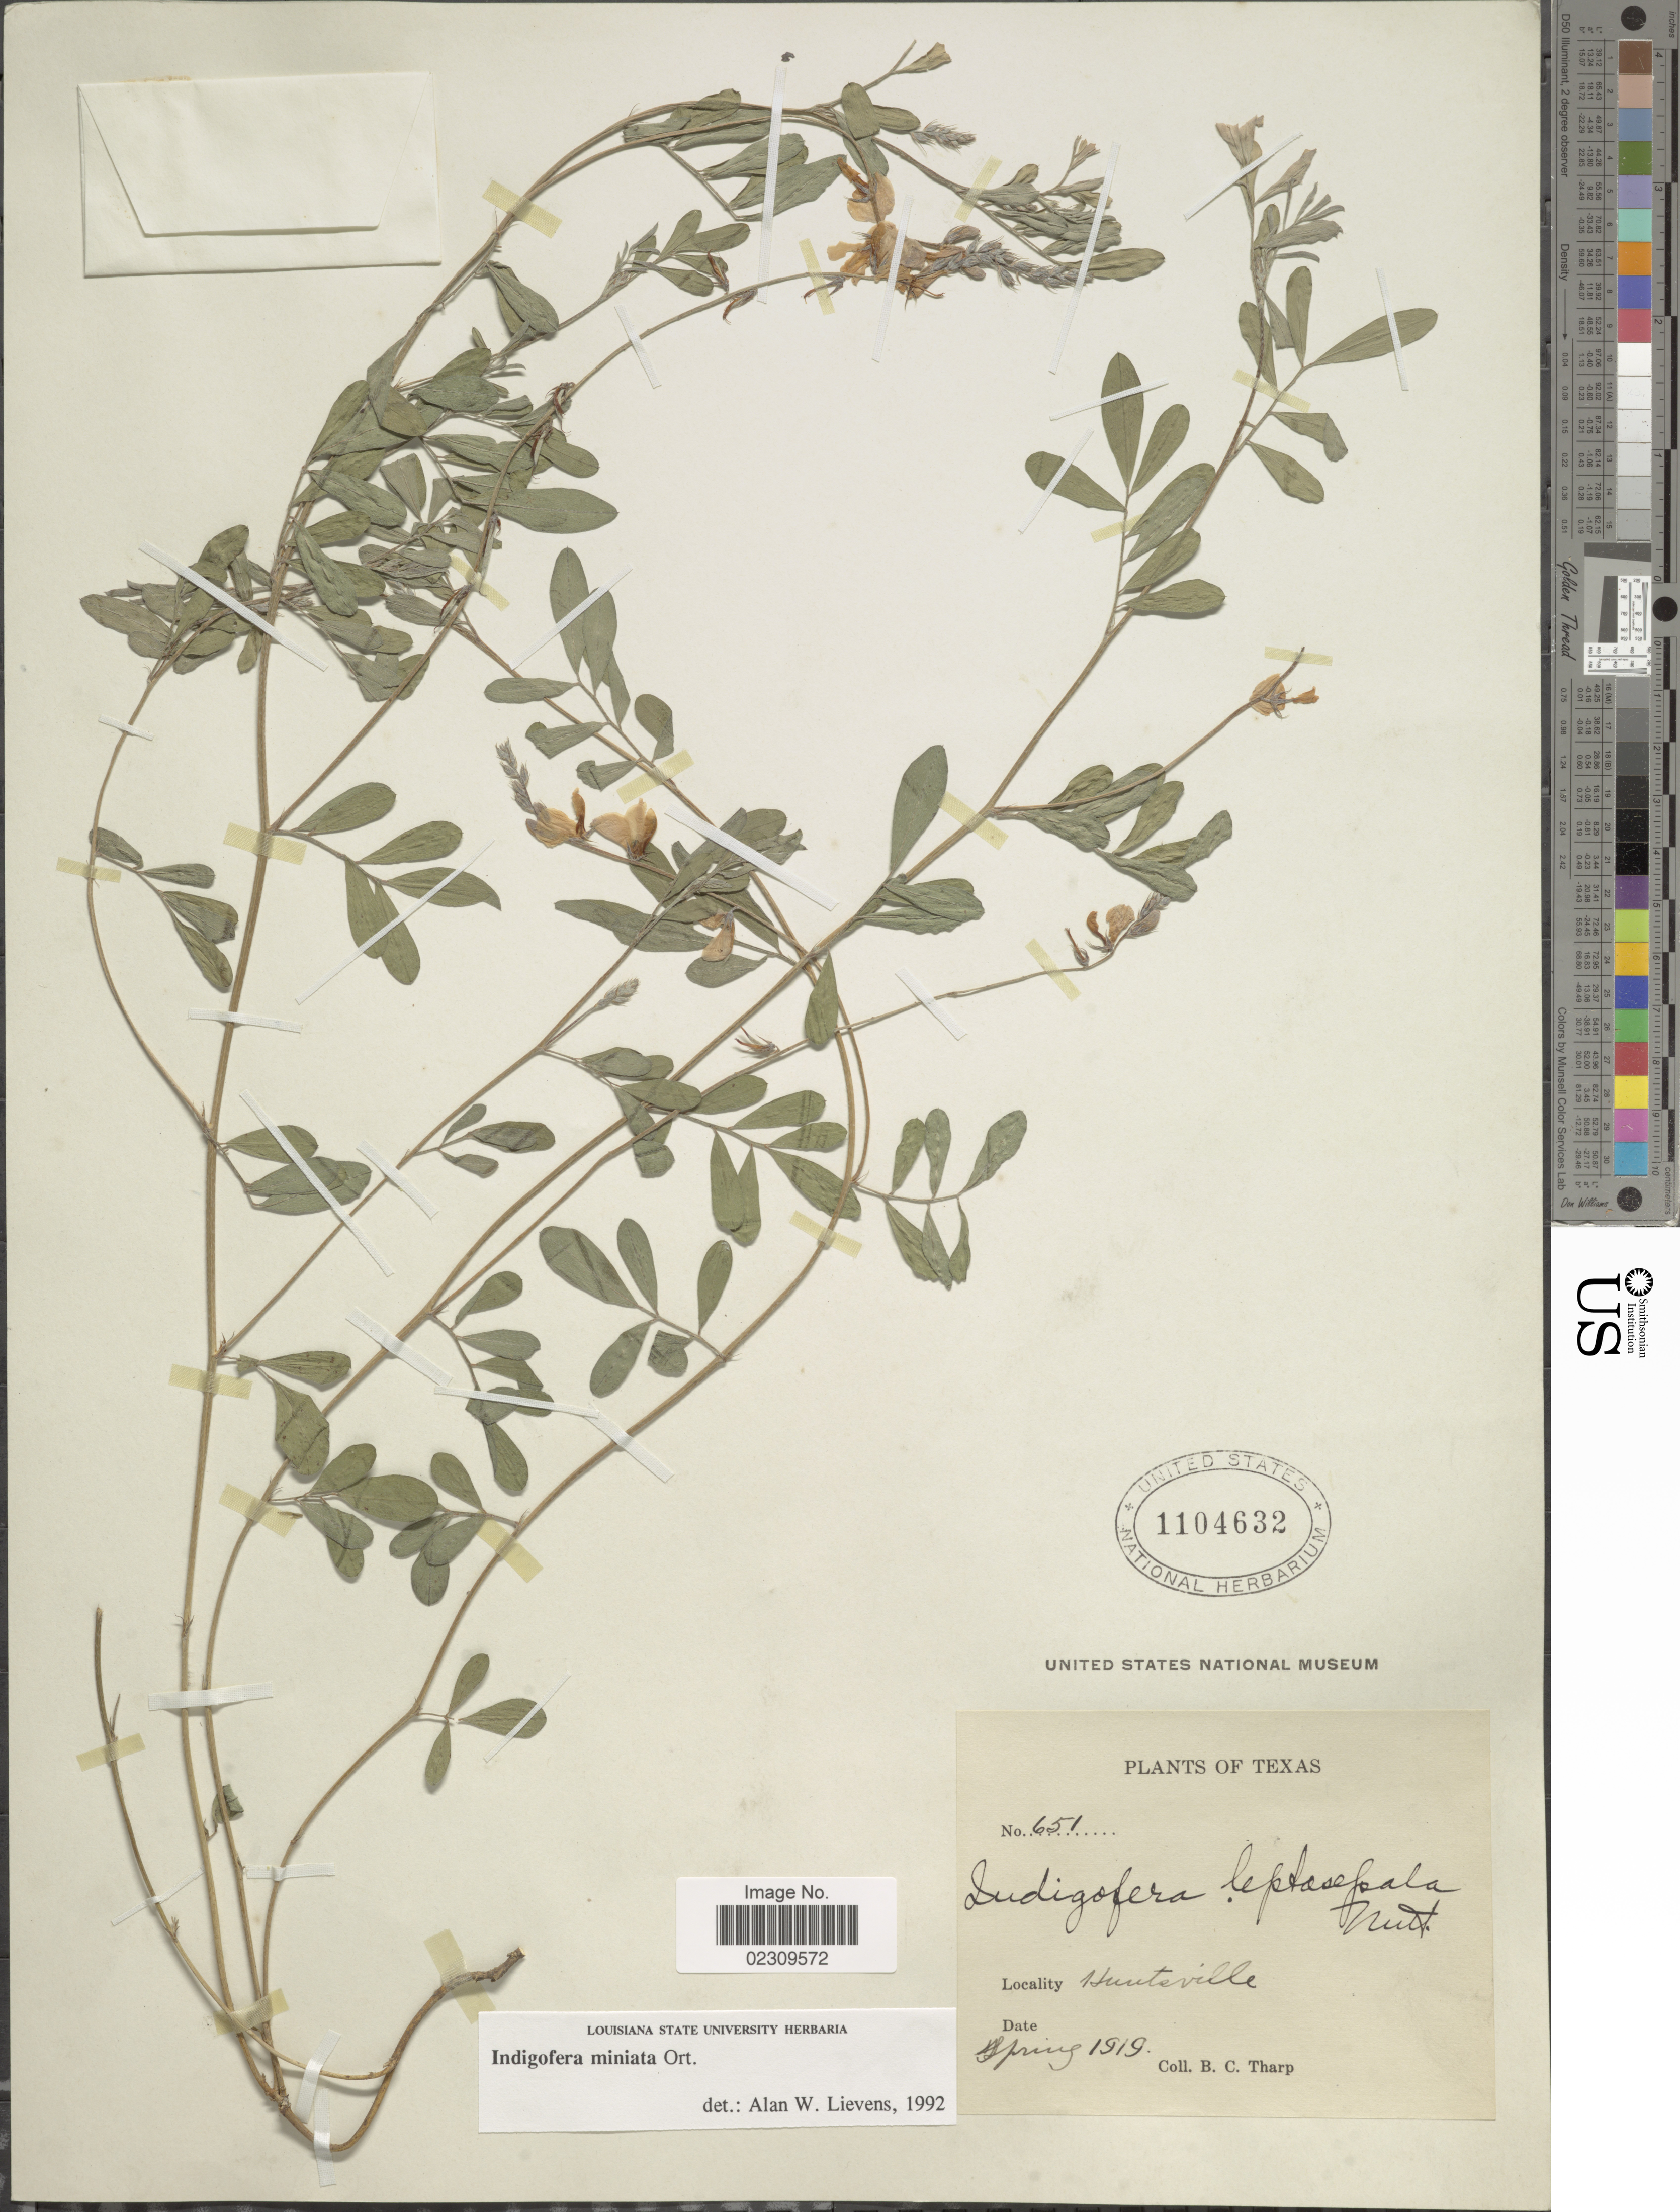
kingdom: Plantae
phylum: Tracheophyta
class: Magnoliopsida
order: Fabales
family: Fabaceae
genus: Indigofera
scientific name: Indigofera miniata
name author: Orteg.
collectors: B. C. Tharp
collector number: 651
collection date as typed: spring 1919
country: United States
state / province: Texas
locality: Hunteville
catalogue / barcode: US 1104632